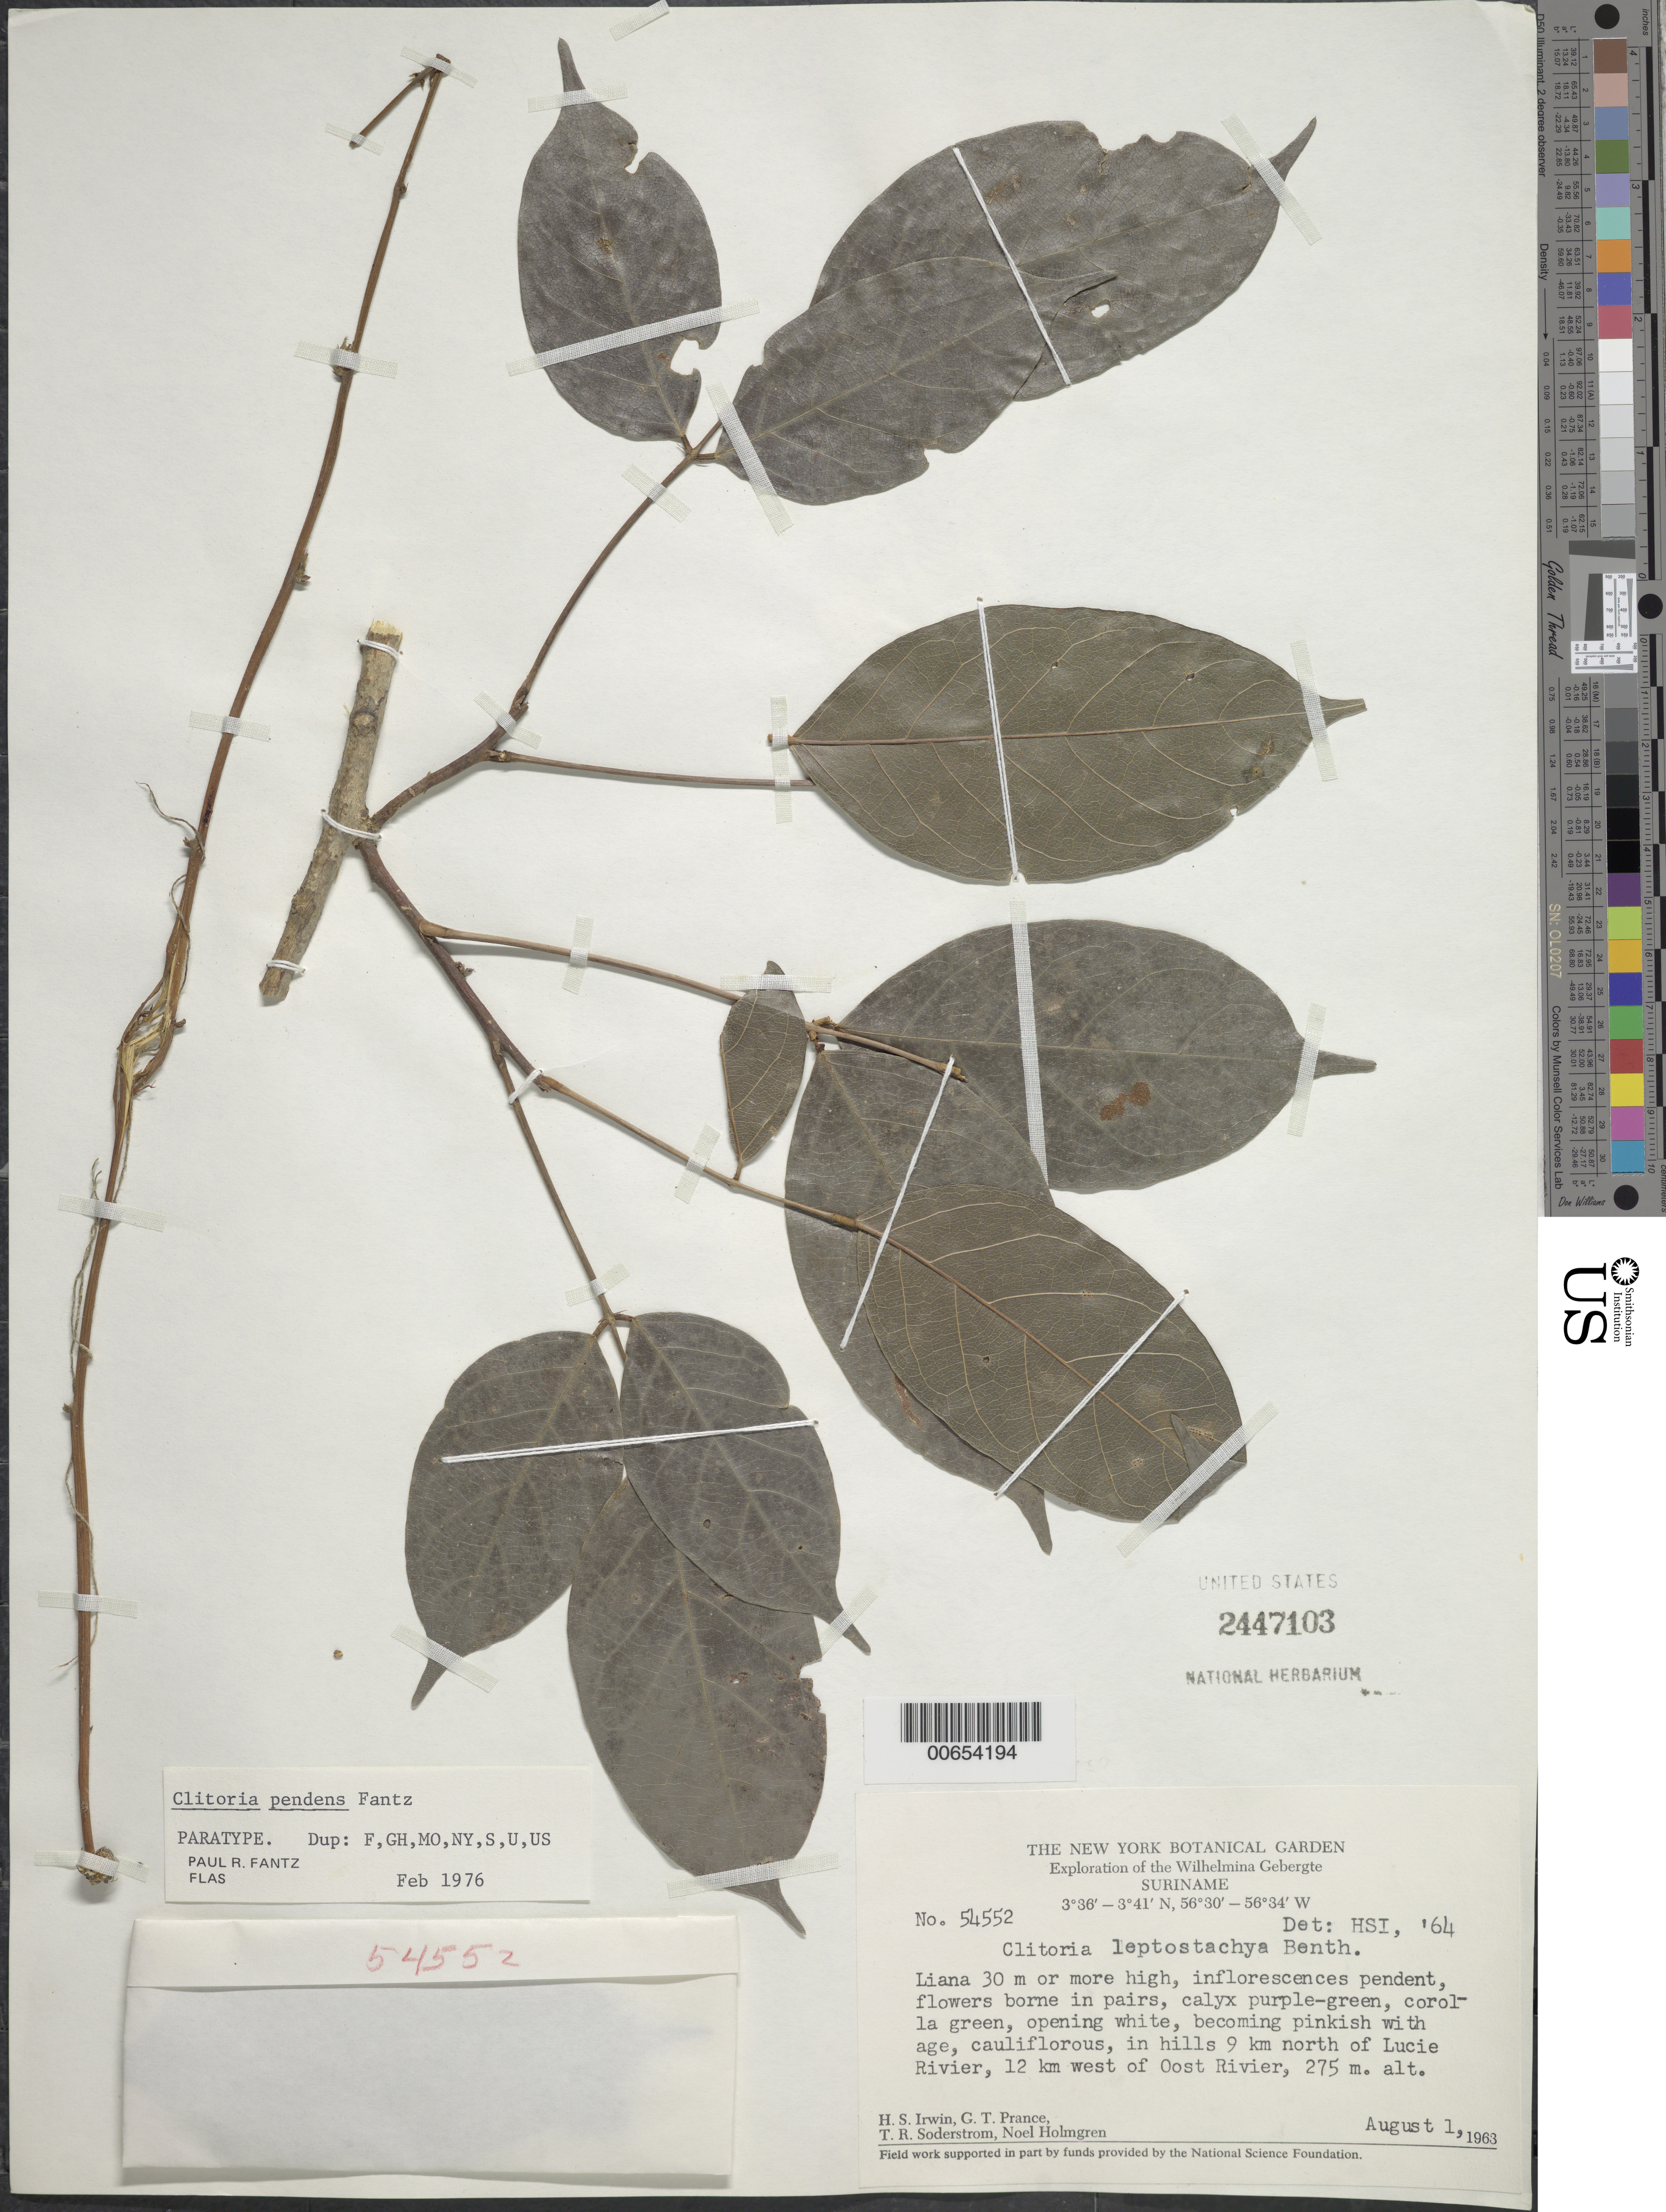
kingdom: Plantae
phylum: Tracheophyta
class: Magnoliopsida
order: Fabales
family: Fabaceae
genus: Clitoria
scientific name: Clitoria pendens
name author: Fantz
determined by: Fantz, P. R., (FLAS), University of Florida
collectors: H. Irwin, G. T. Prance, T. R. Soderstrom & N. H. Holmgren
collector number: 54552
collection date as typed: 1-Aug-63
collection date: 1963-08-01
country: Suriname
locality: Lucie R., 9 km N of and 12 km W of Oost R., Wilhelmina Gebergte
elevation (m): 275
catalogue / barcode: US 2447103